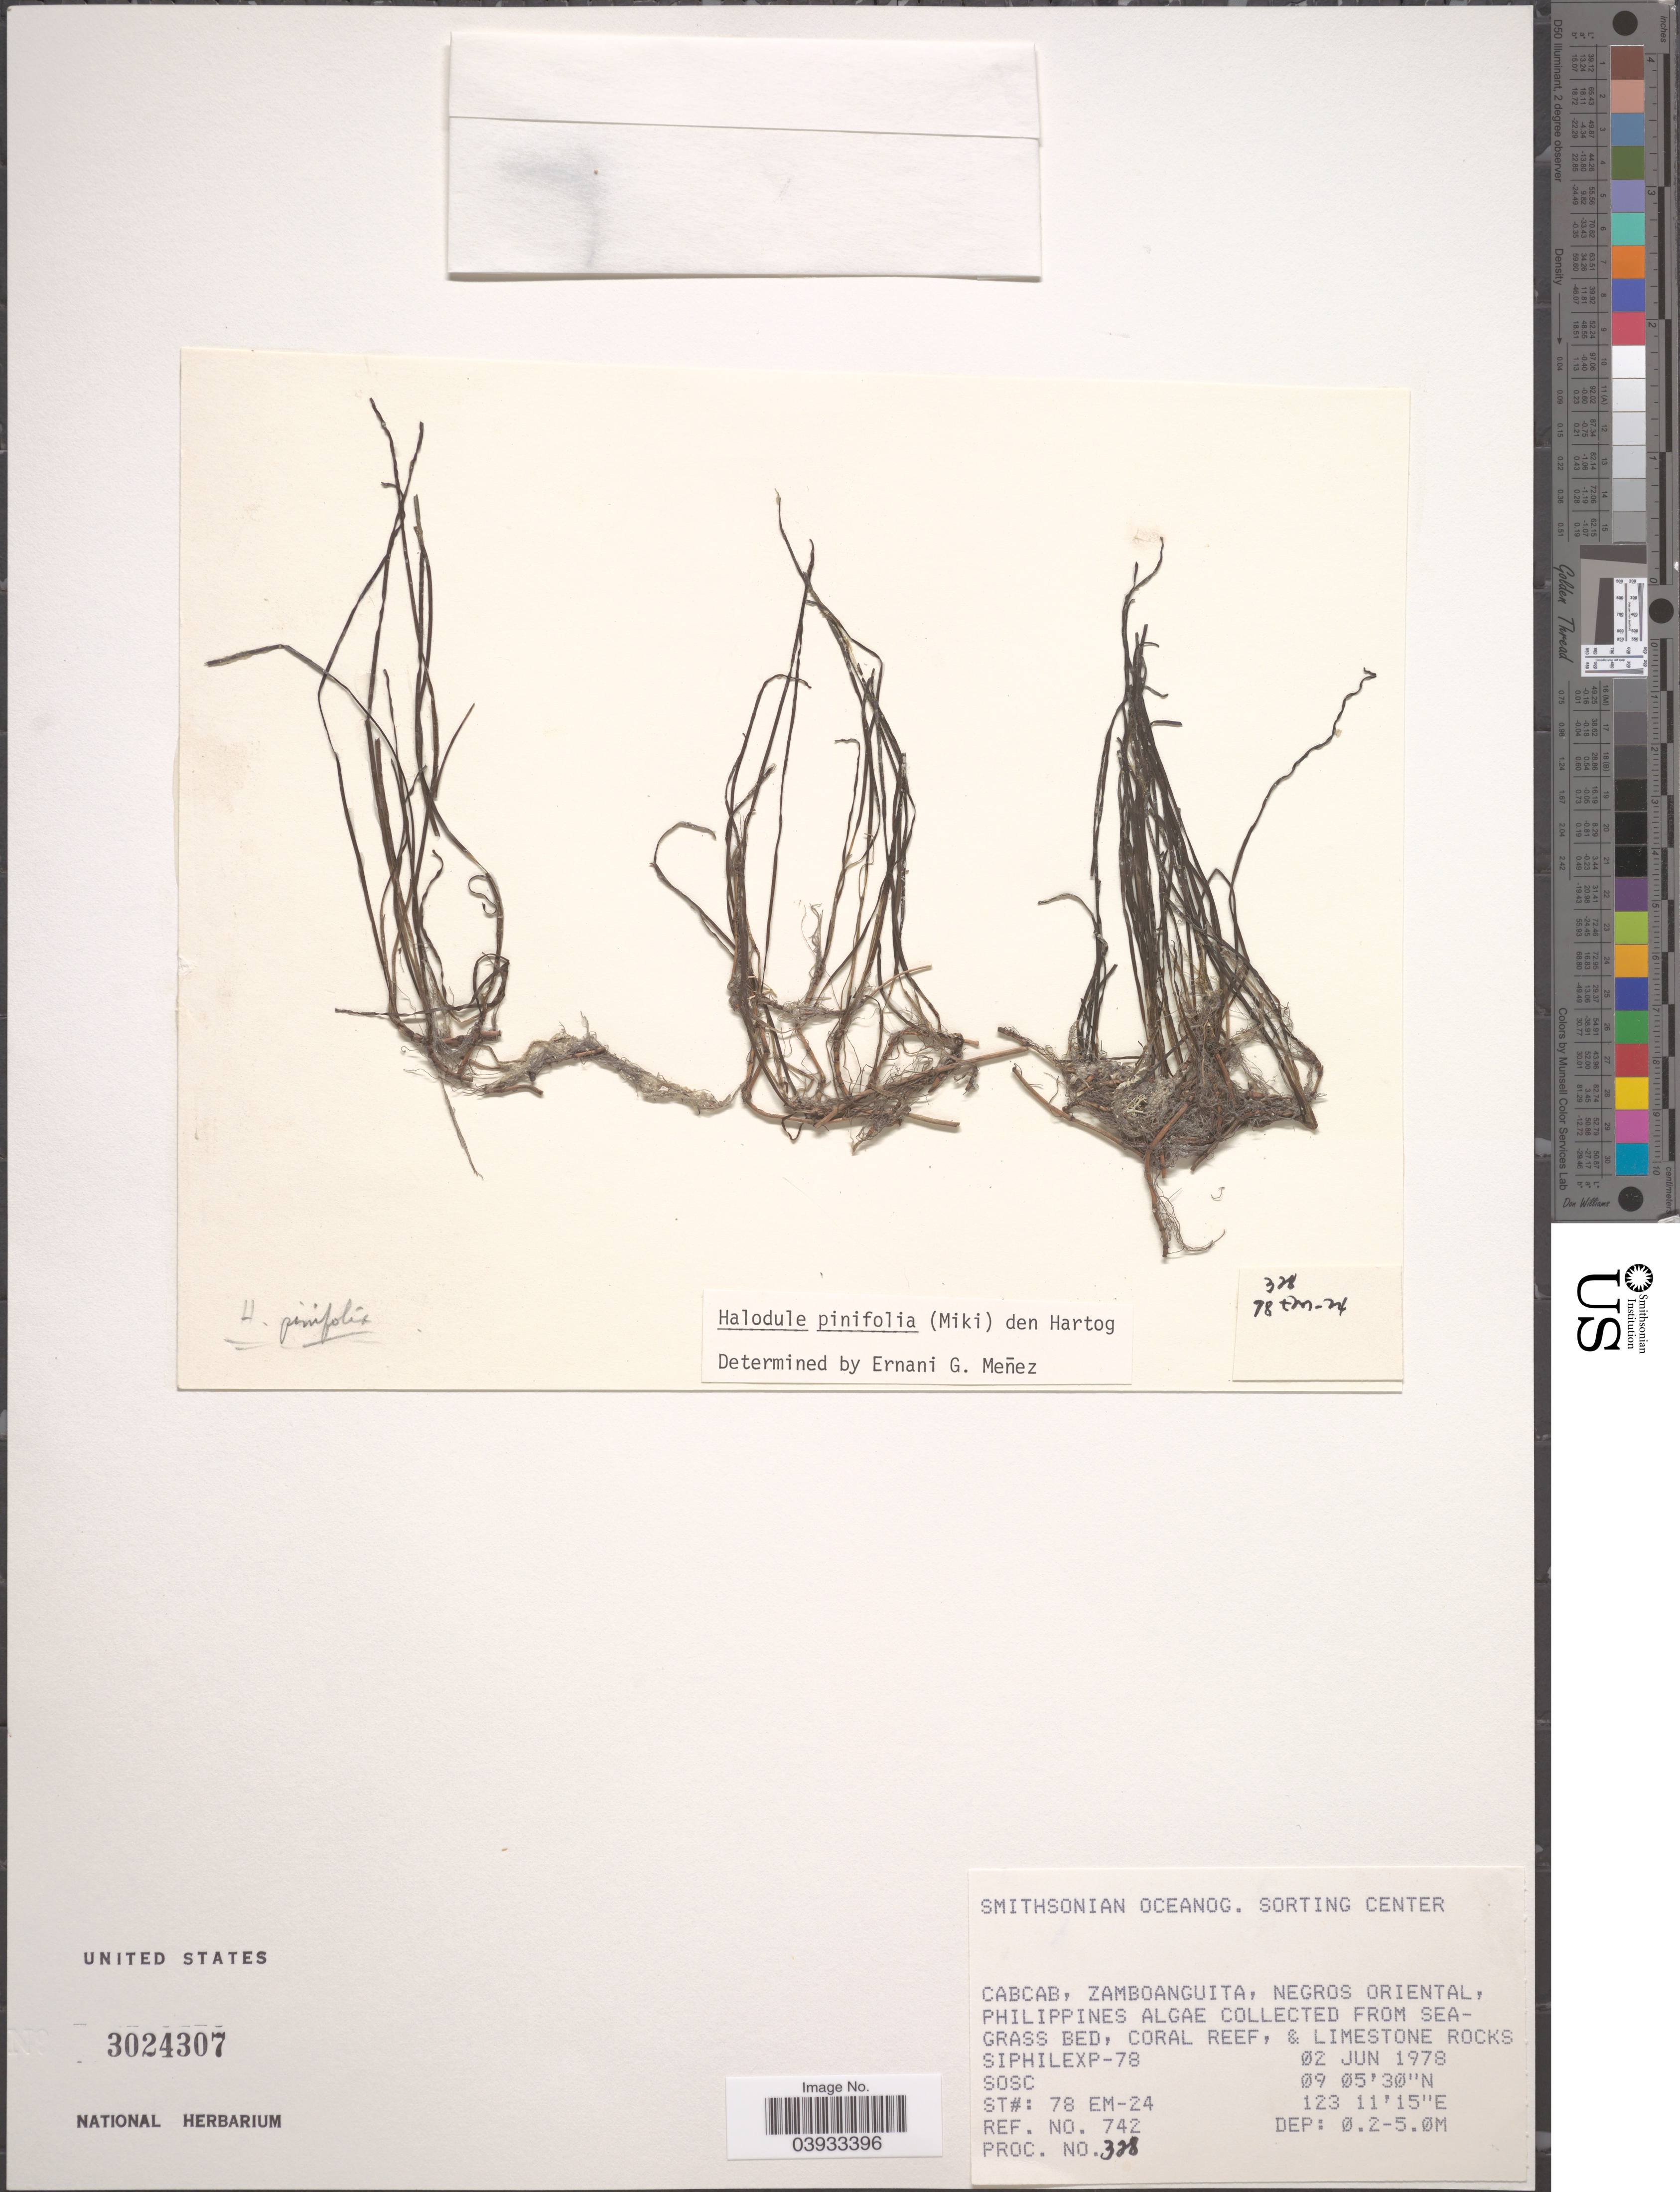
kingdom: Plantae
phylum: Tracheophyta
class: Liliopsida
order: Alismatales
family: Cymodoceaceae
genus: Halodule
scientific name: Halodule pinifolia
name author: (Miki) Hartog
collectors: SOSC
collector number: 328/742?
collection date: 1978-06-02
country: Philippines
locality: Cabcab, Zamboanguita, Negros Oriental.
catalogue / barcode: US 3024307